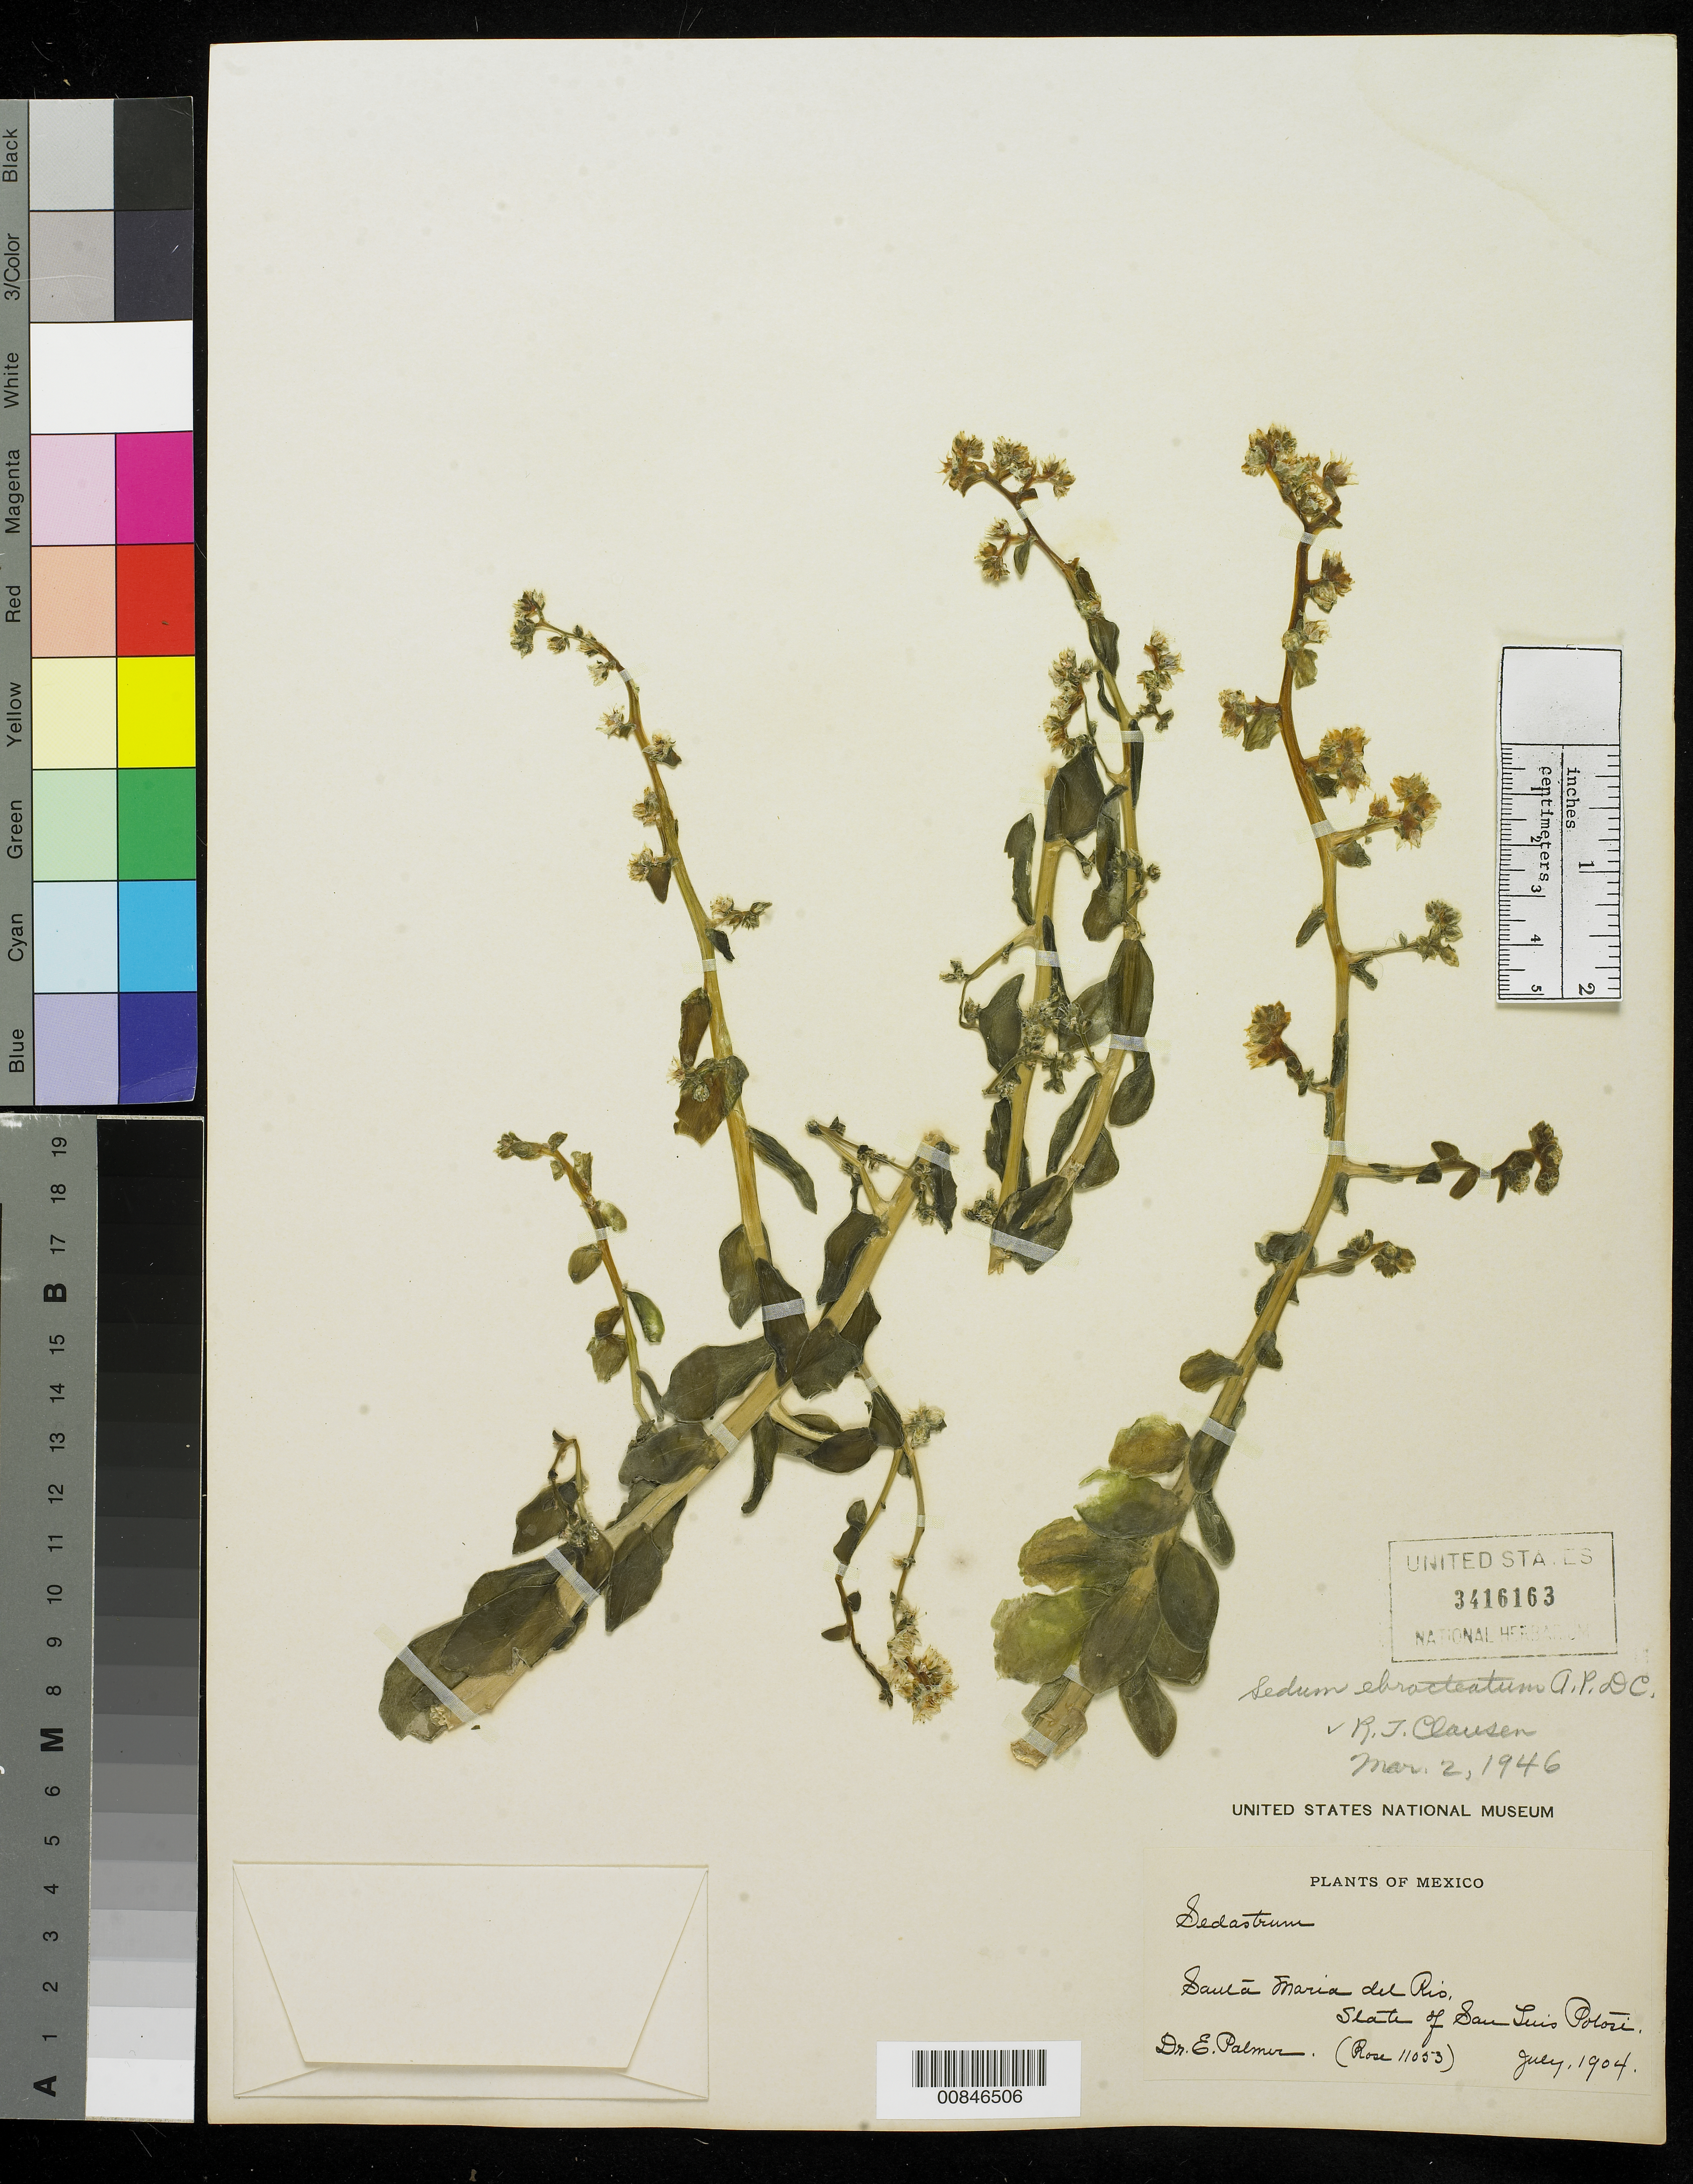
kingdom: Plantae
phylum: Tracheophyta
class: Magnoliopsida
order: Saxifragales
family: Crassulaceae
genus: Sedum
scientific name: Sedum ebracteatum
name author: Moc. & Sessé ex DC.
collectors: E. Palmer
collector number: (Rose 0413)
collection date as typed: Jul 1904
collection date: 1904-07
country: Mexico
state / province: San Luis Potosí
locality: Santa Maria del Río, San Luis Potosí.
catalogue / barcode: US 3416163